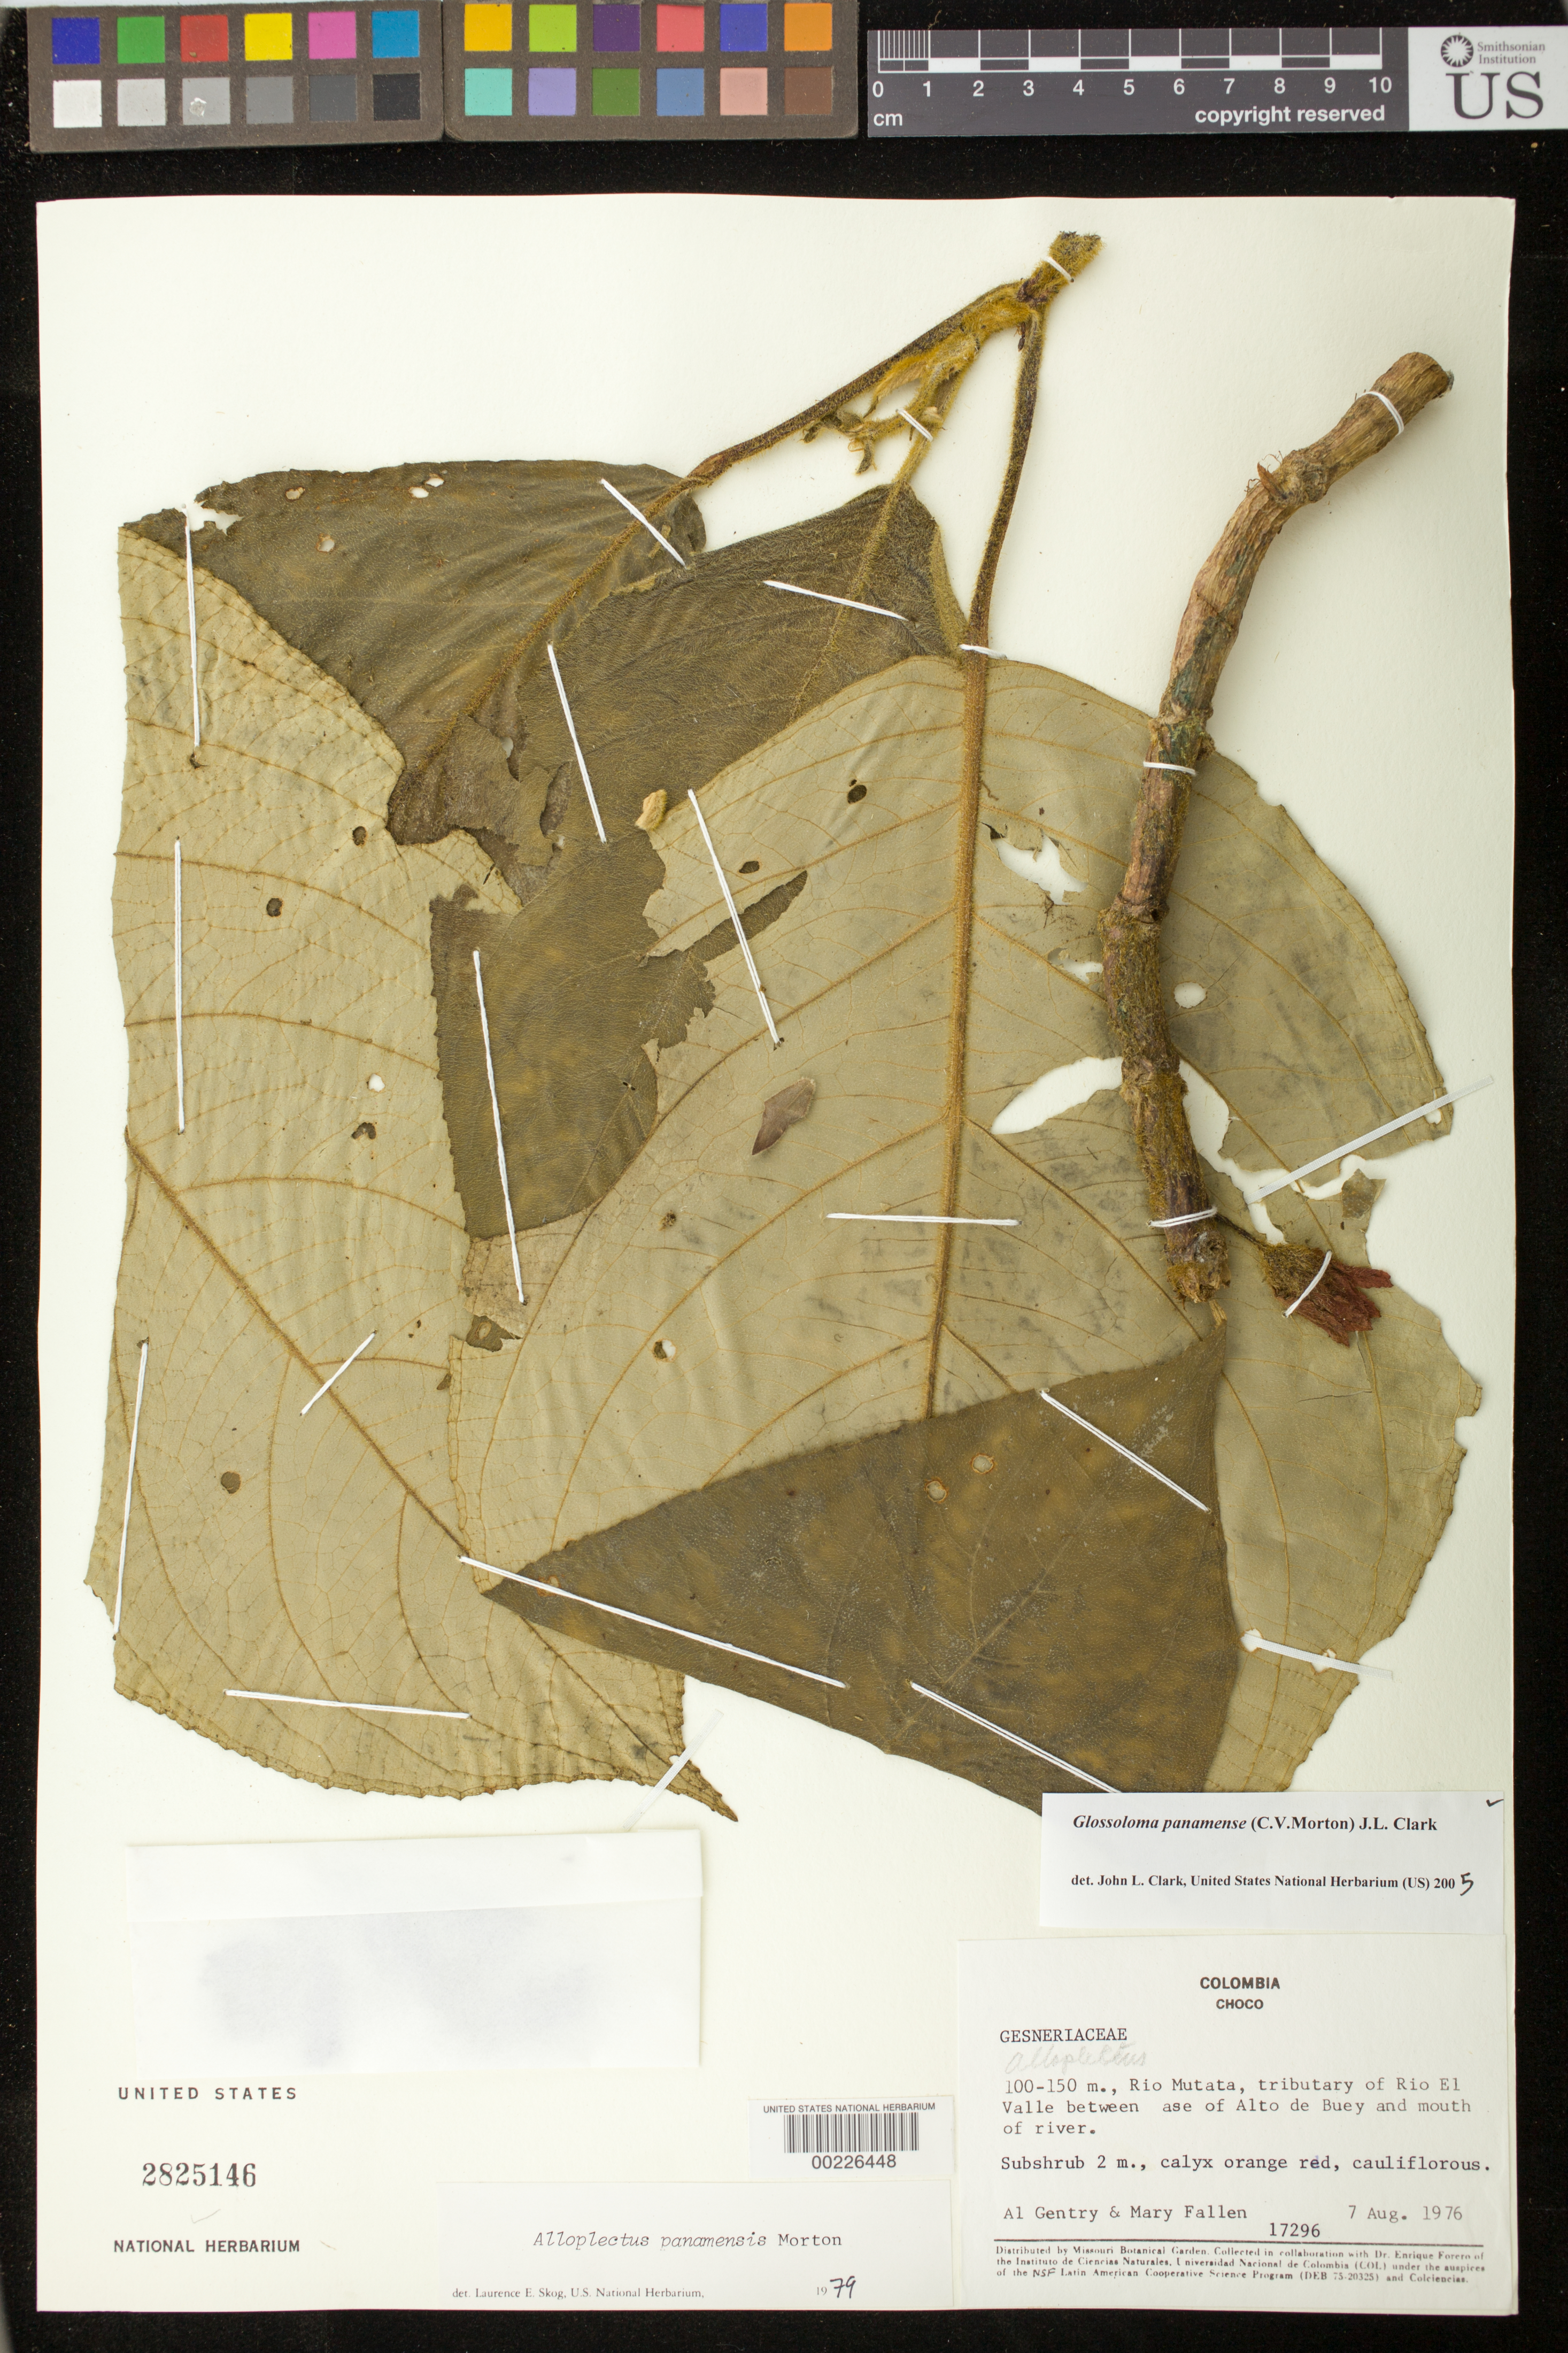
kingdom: Plantae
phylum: Tracheophyta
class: Magnoliopsida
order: Lamiales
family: Gesneriaceae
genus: Glossoloma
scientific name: Glossoloma panamense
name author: (C.V. Morton) J.L. Clark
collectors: A. H. Gentry & M. Fallen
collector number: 17296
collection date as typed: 07 Aug 1976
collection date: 1976-08-07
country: Colombia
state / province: Chocó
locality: Rio Mutata, tributary of Rio El Valle between base of Alto de Buey and mouth of river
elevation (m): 100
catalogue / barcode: US 2825146